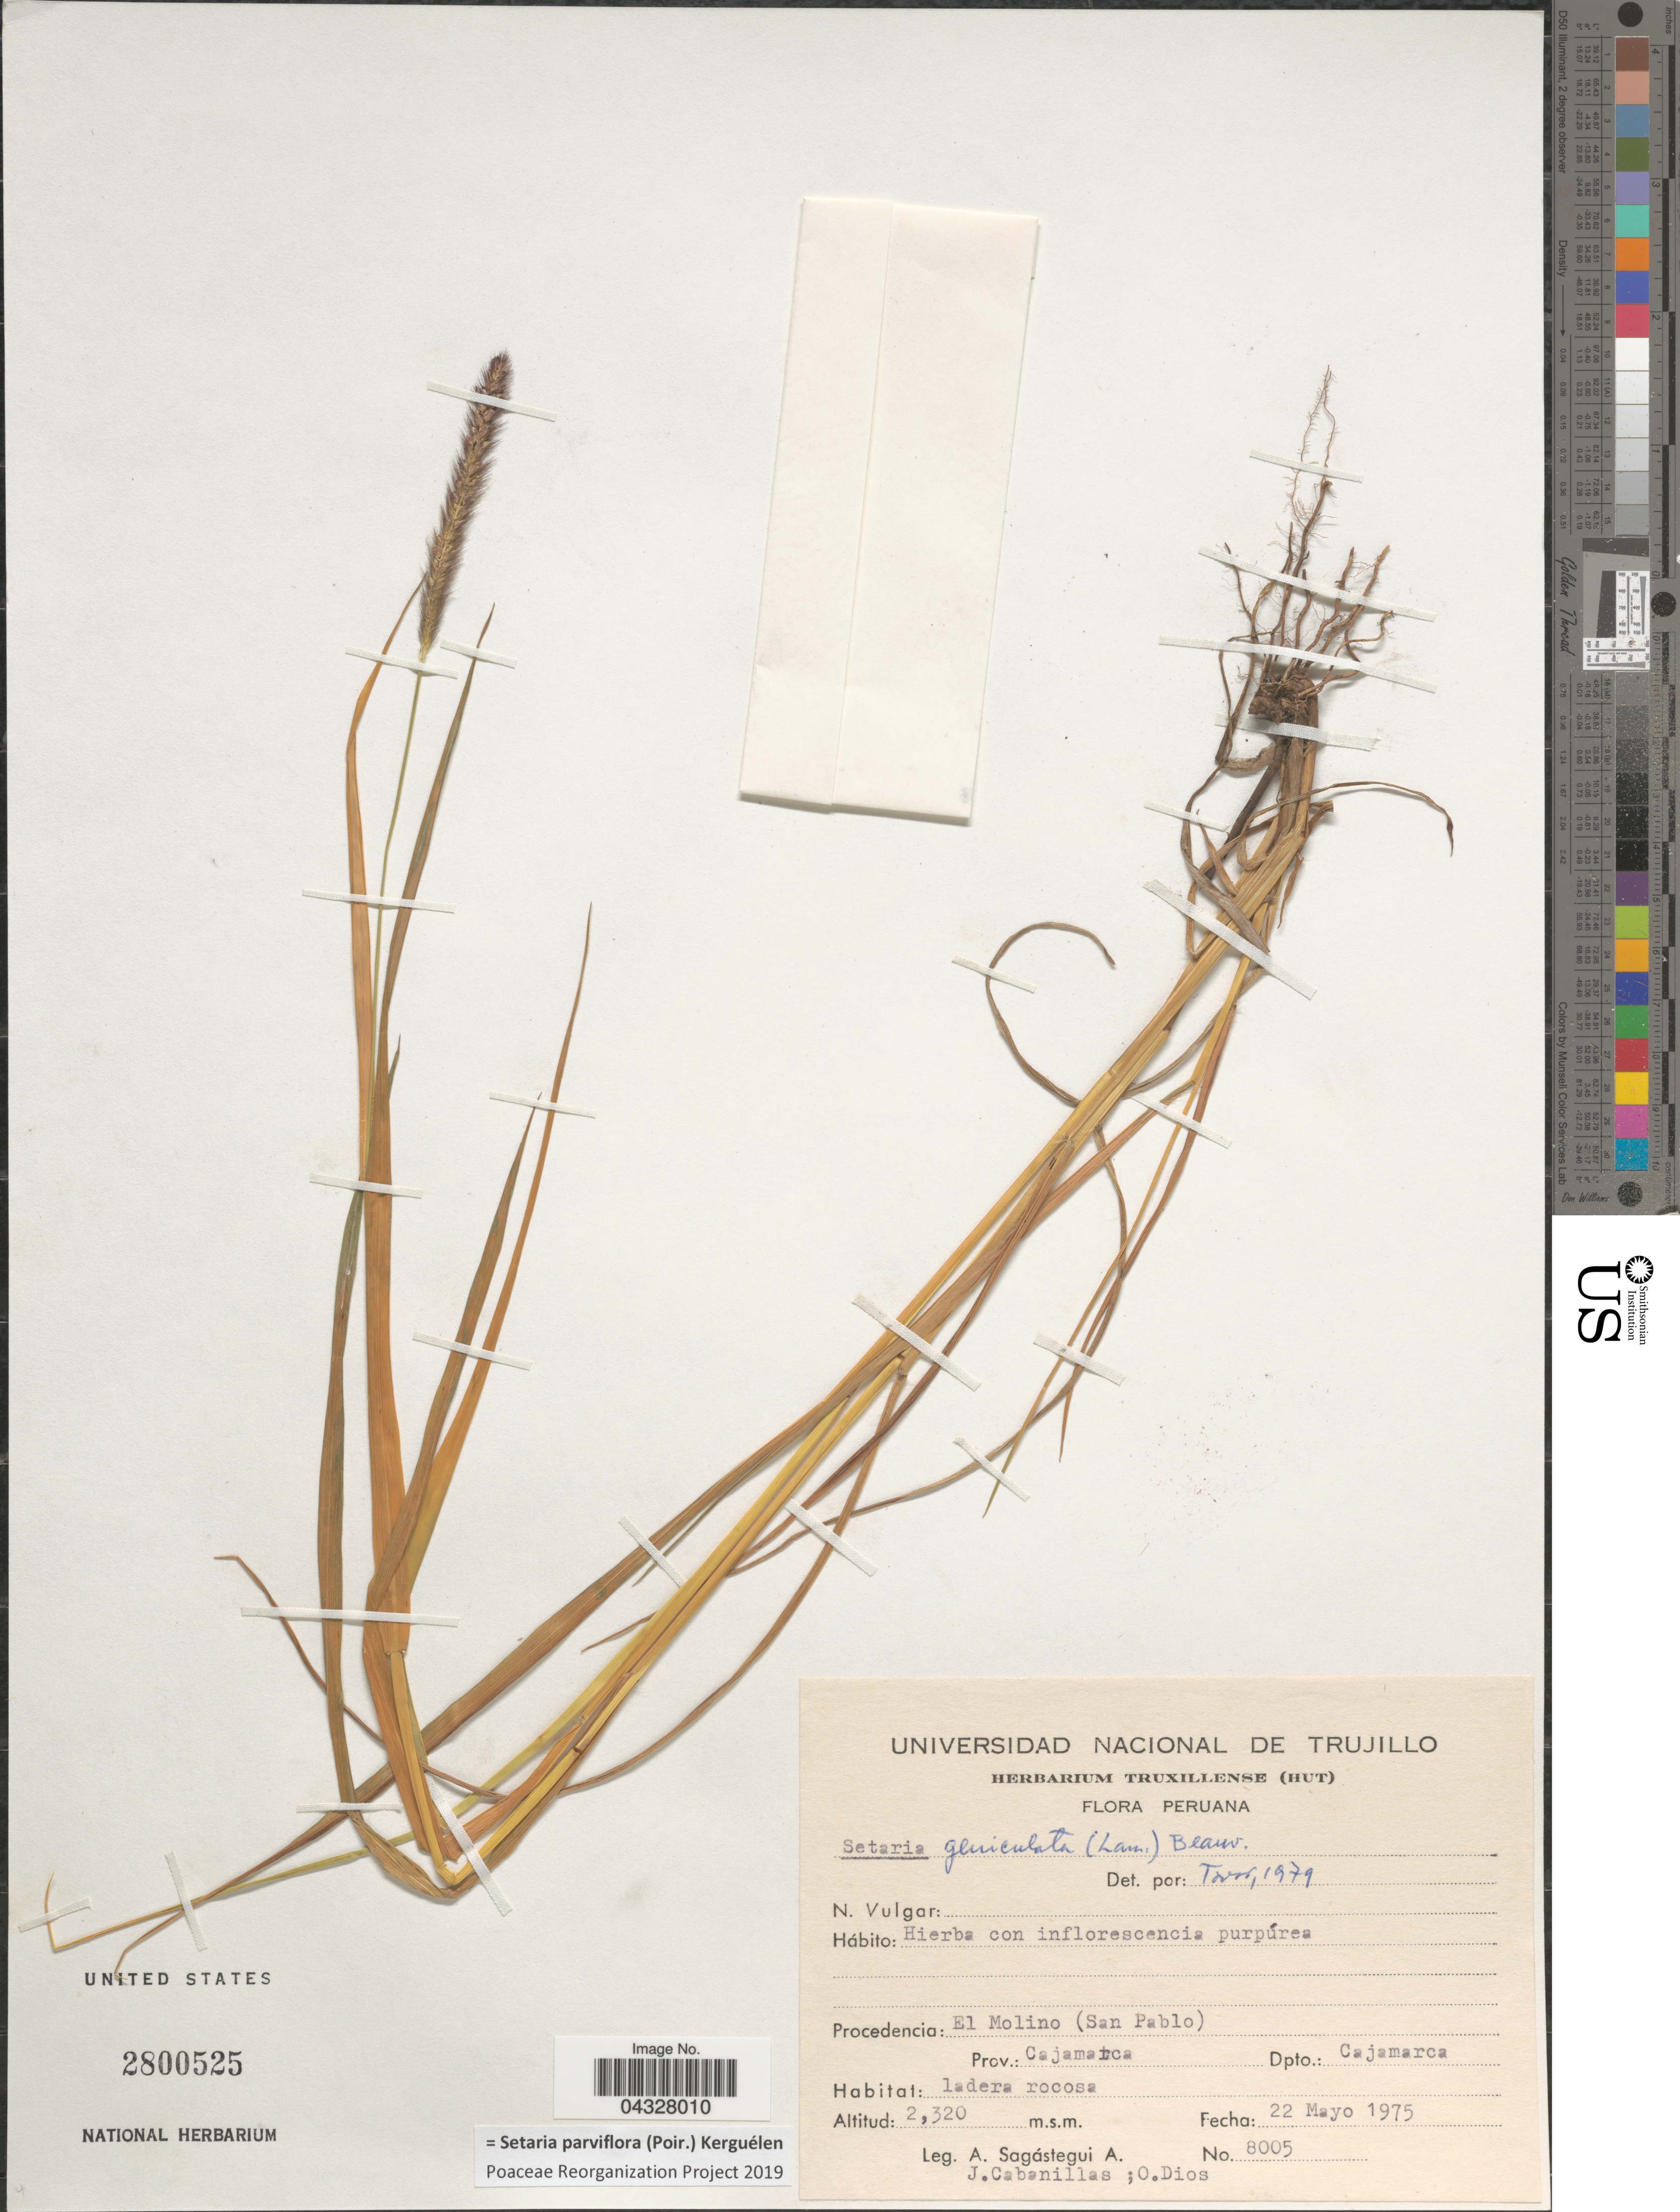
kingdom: Plantae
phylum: Tracheophyta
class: Liliopsida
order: Poales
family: Poaceae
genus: Setaria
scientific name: Setaria parviflora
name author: (Poir.) Kerguélen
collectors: A. Sagástegui A., J. Cabanillas & O. Dios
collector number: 8005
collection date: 1975-05-22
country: Peru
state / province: Cajamarca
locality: Procedencia: El Molino (San Pablo). Prov.: Cajamarca. Dpto.: Cajamarca.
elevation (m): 2320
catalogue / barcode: US 2800525